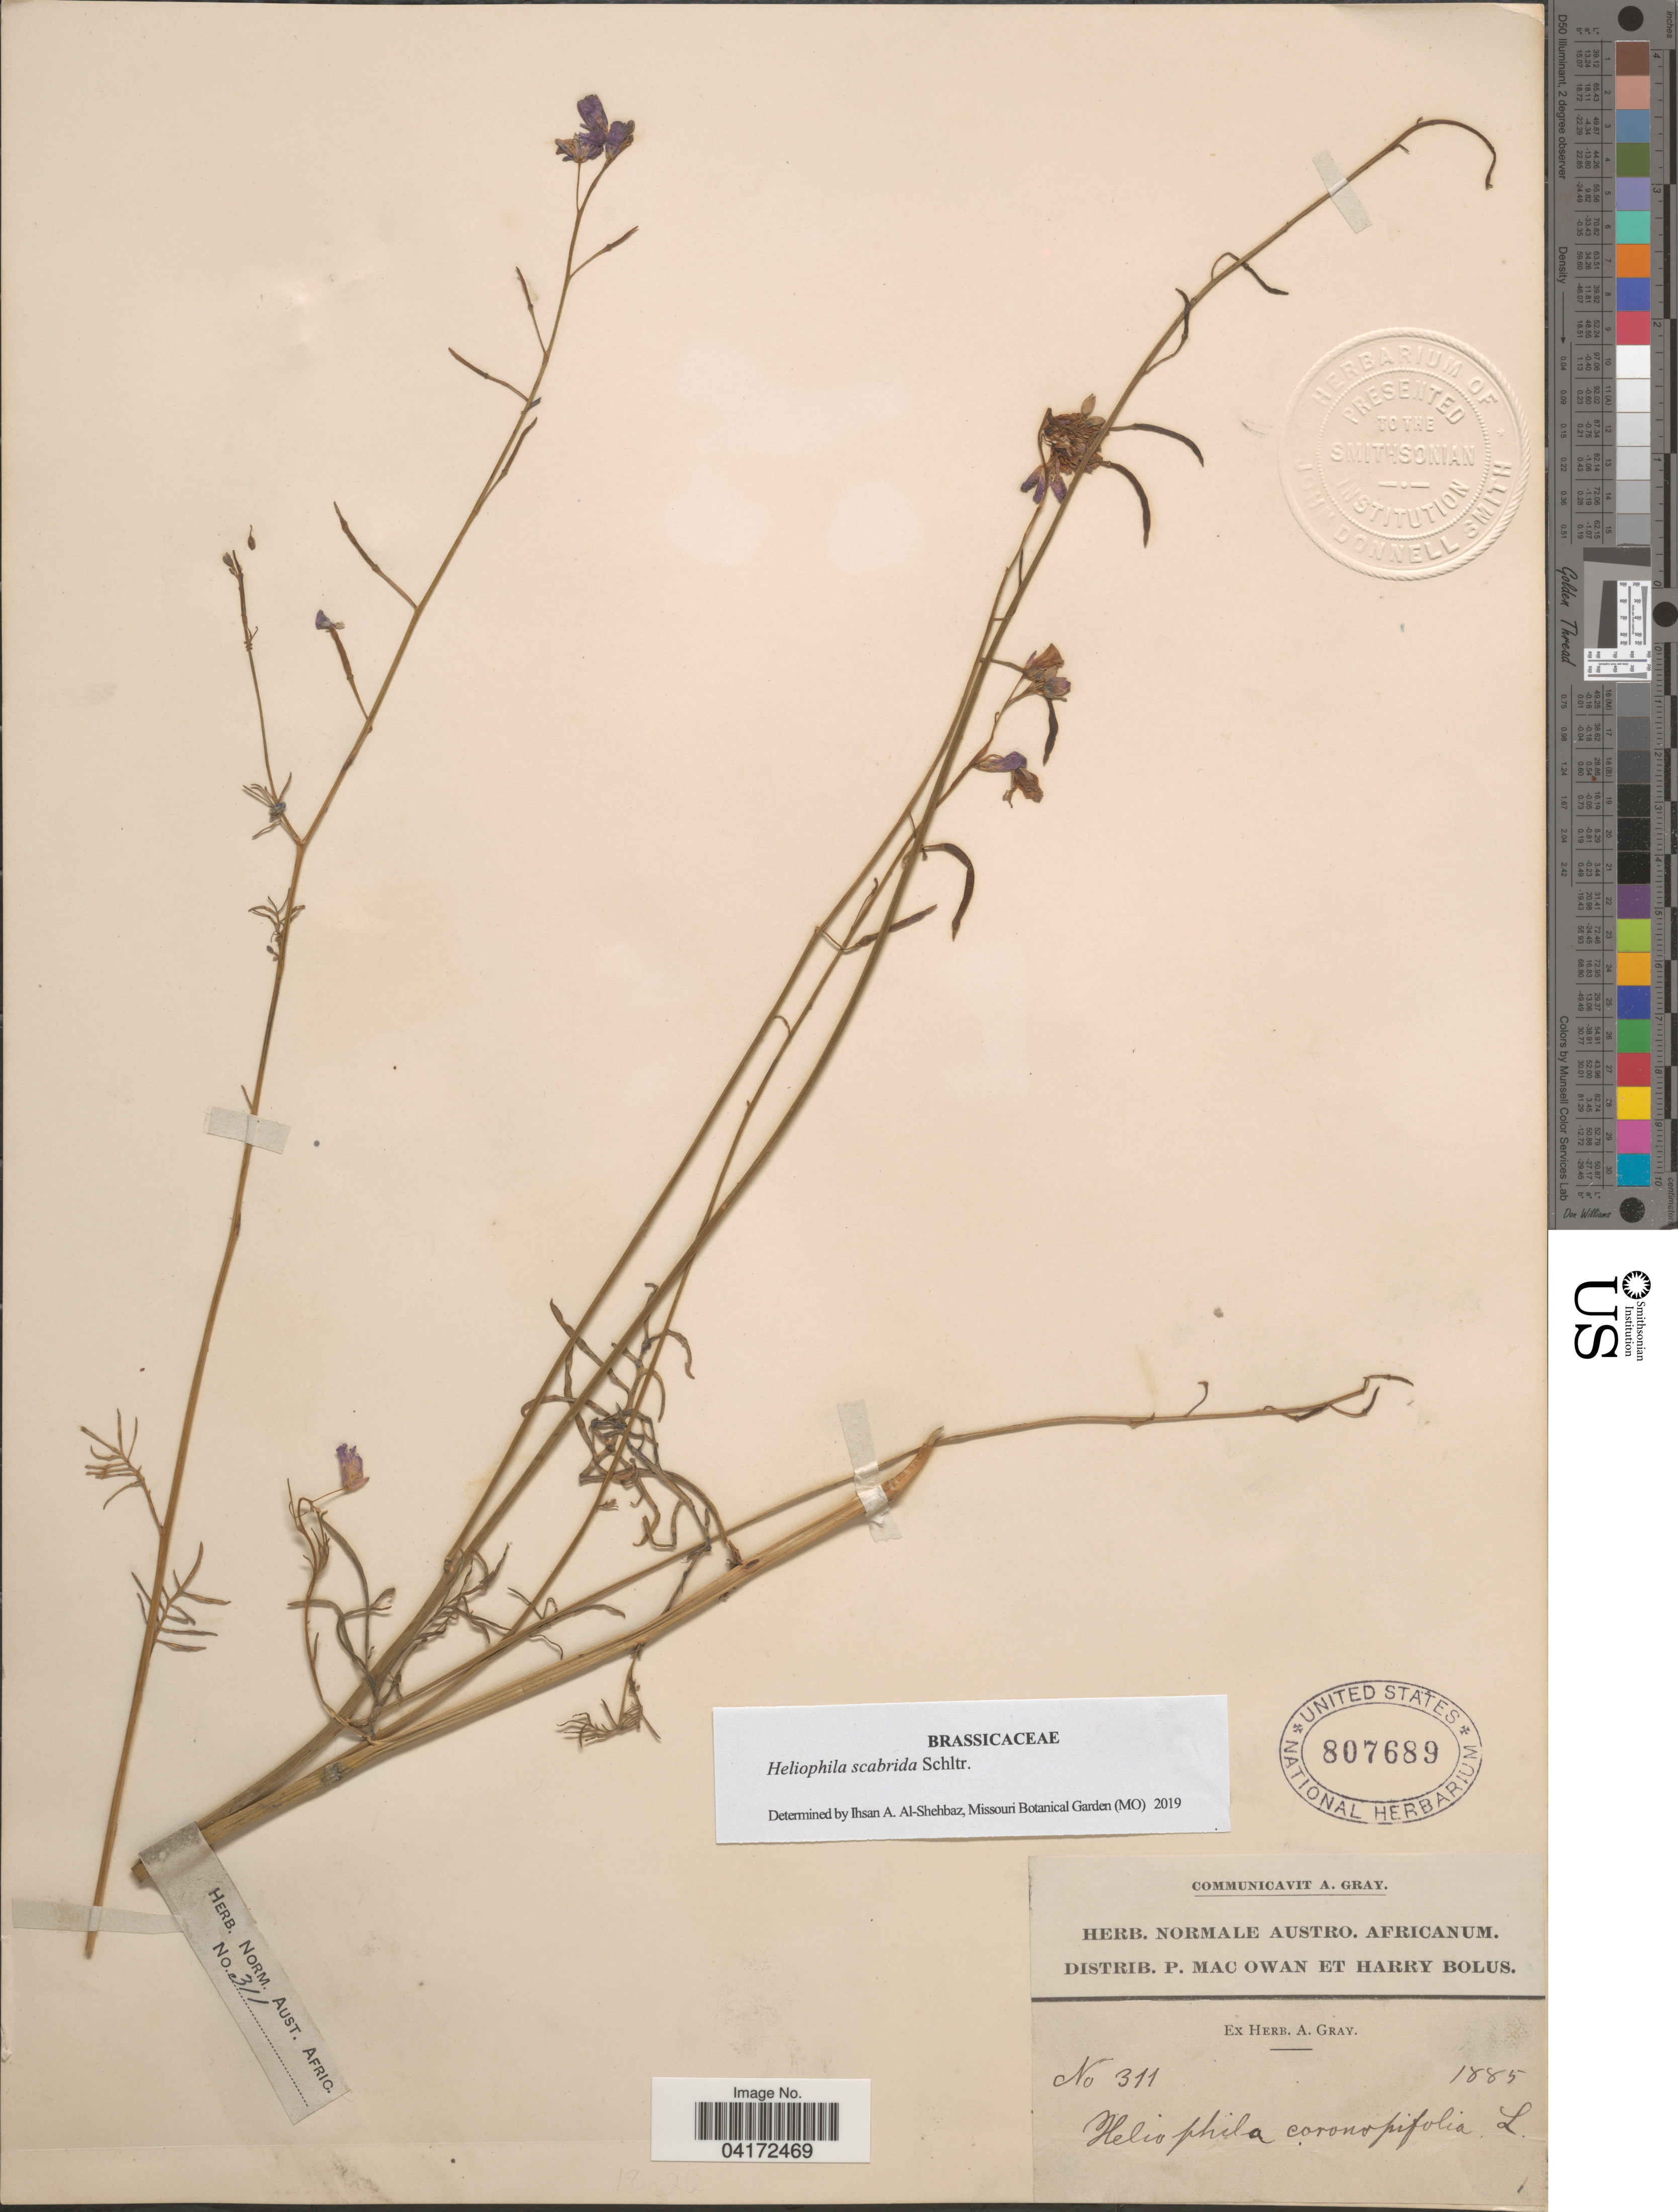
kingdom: Plantae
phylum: Tracheophyta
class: Magnoliopsida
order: Brassicales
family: Brassicaceae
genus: Heliophila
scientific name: Heliophila scabrida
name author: Schltr.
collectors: P. MacOwan & H. Bolus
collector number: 311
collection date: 1885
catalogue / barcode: US 807689